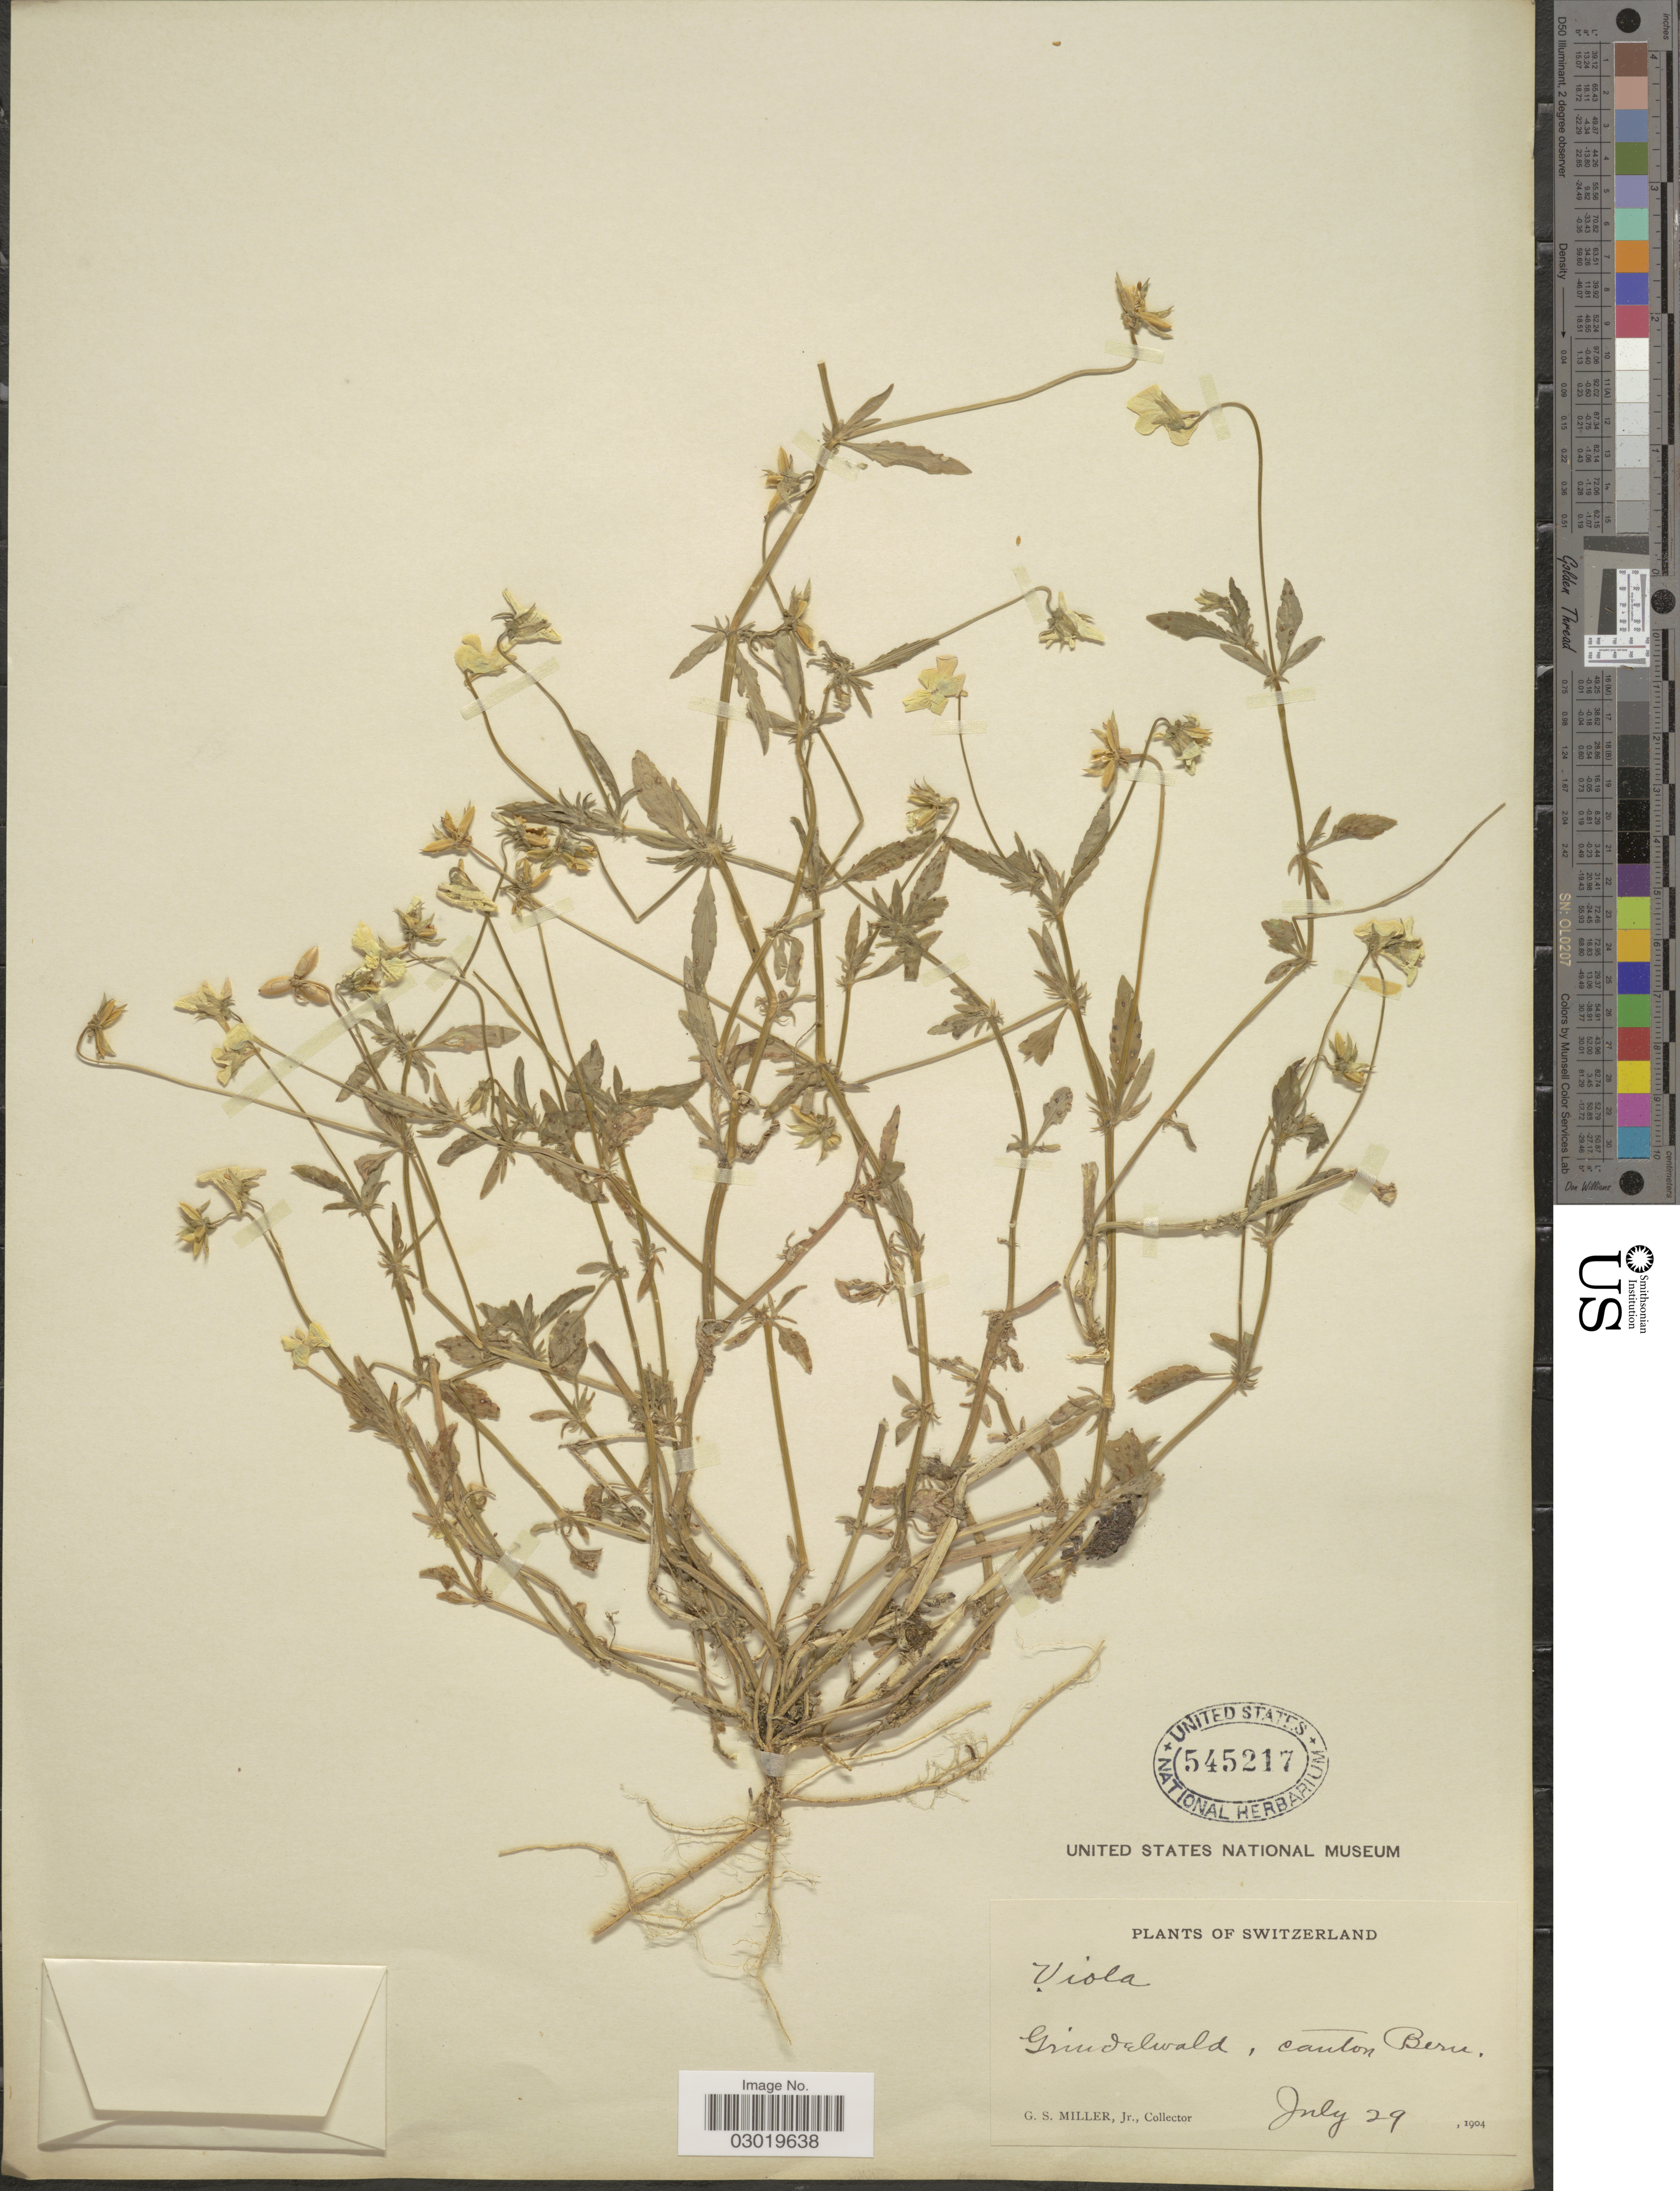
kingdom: Plantae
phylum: Tracheophyta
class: Magnoliopsida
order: Malpighiales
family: Violaceae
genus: Viola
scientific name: Viola sp.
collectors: G. S. Miller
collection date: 1904-07-29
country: Switzerland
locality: Grindelwald, canton Bern.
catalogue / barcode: US 545217